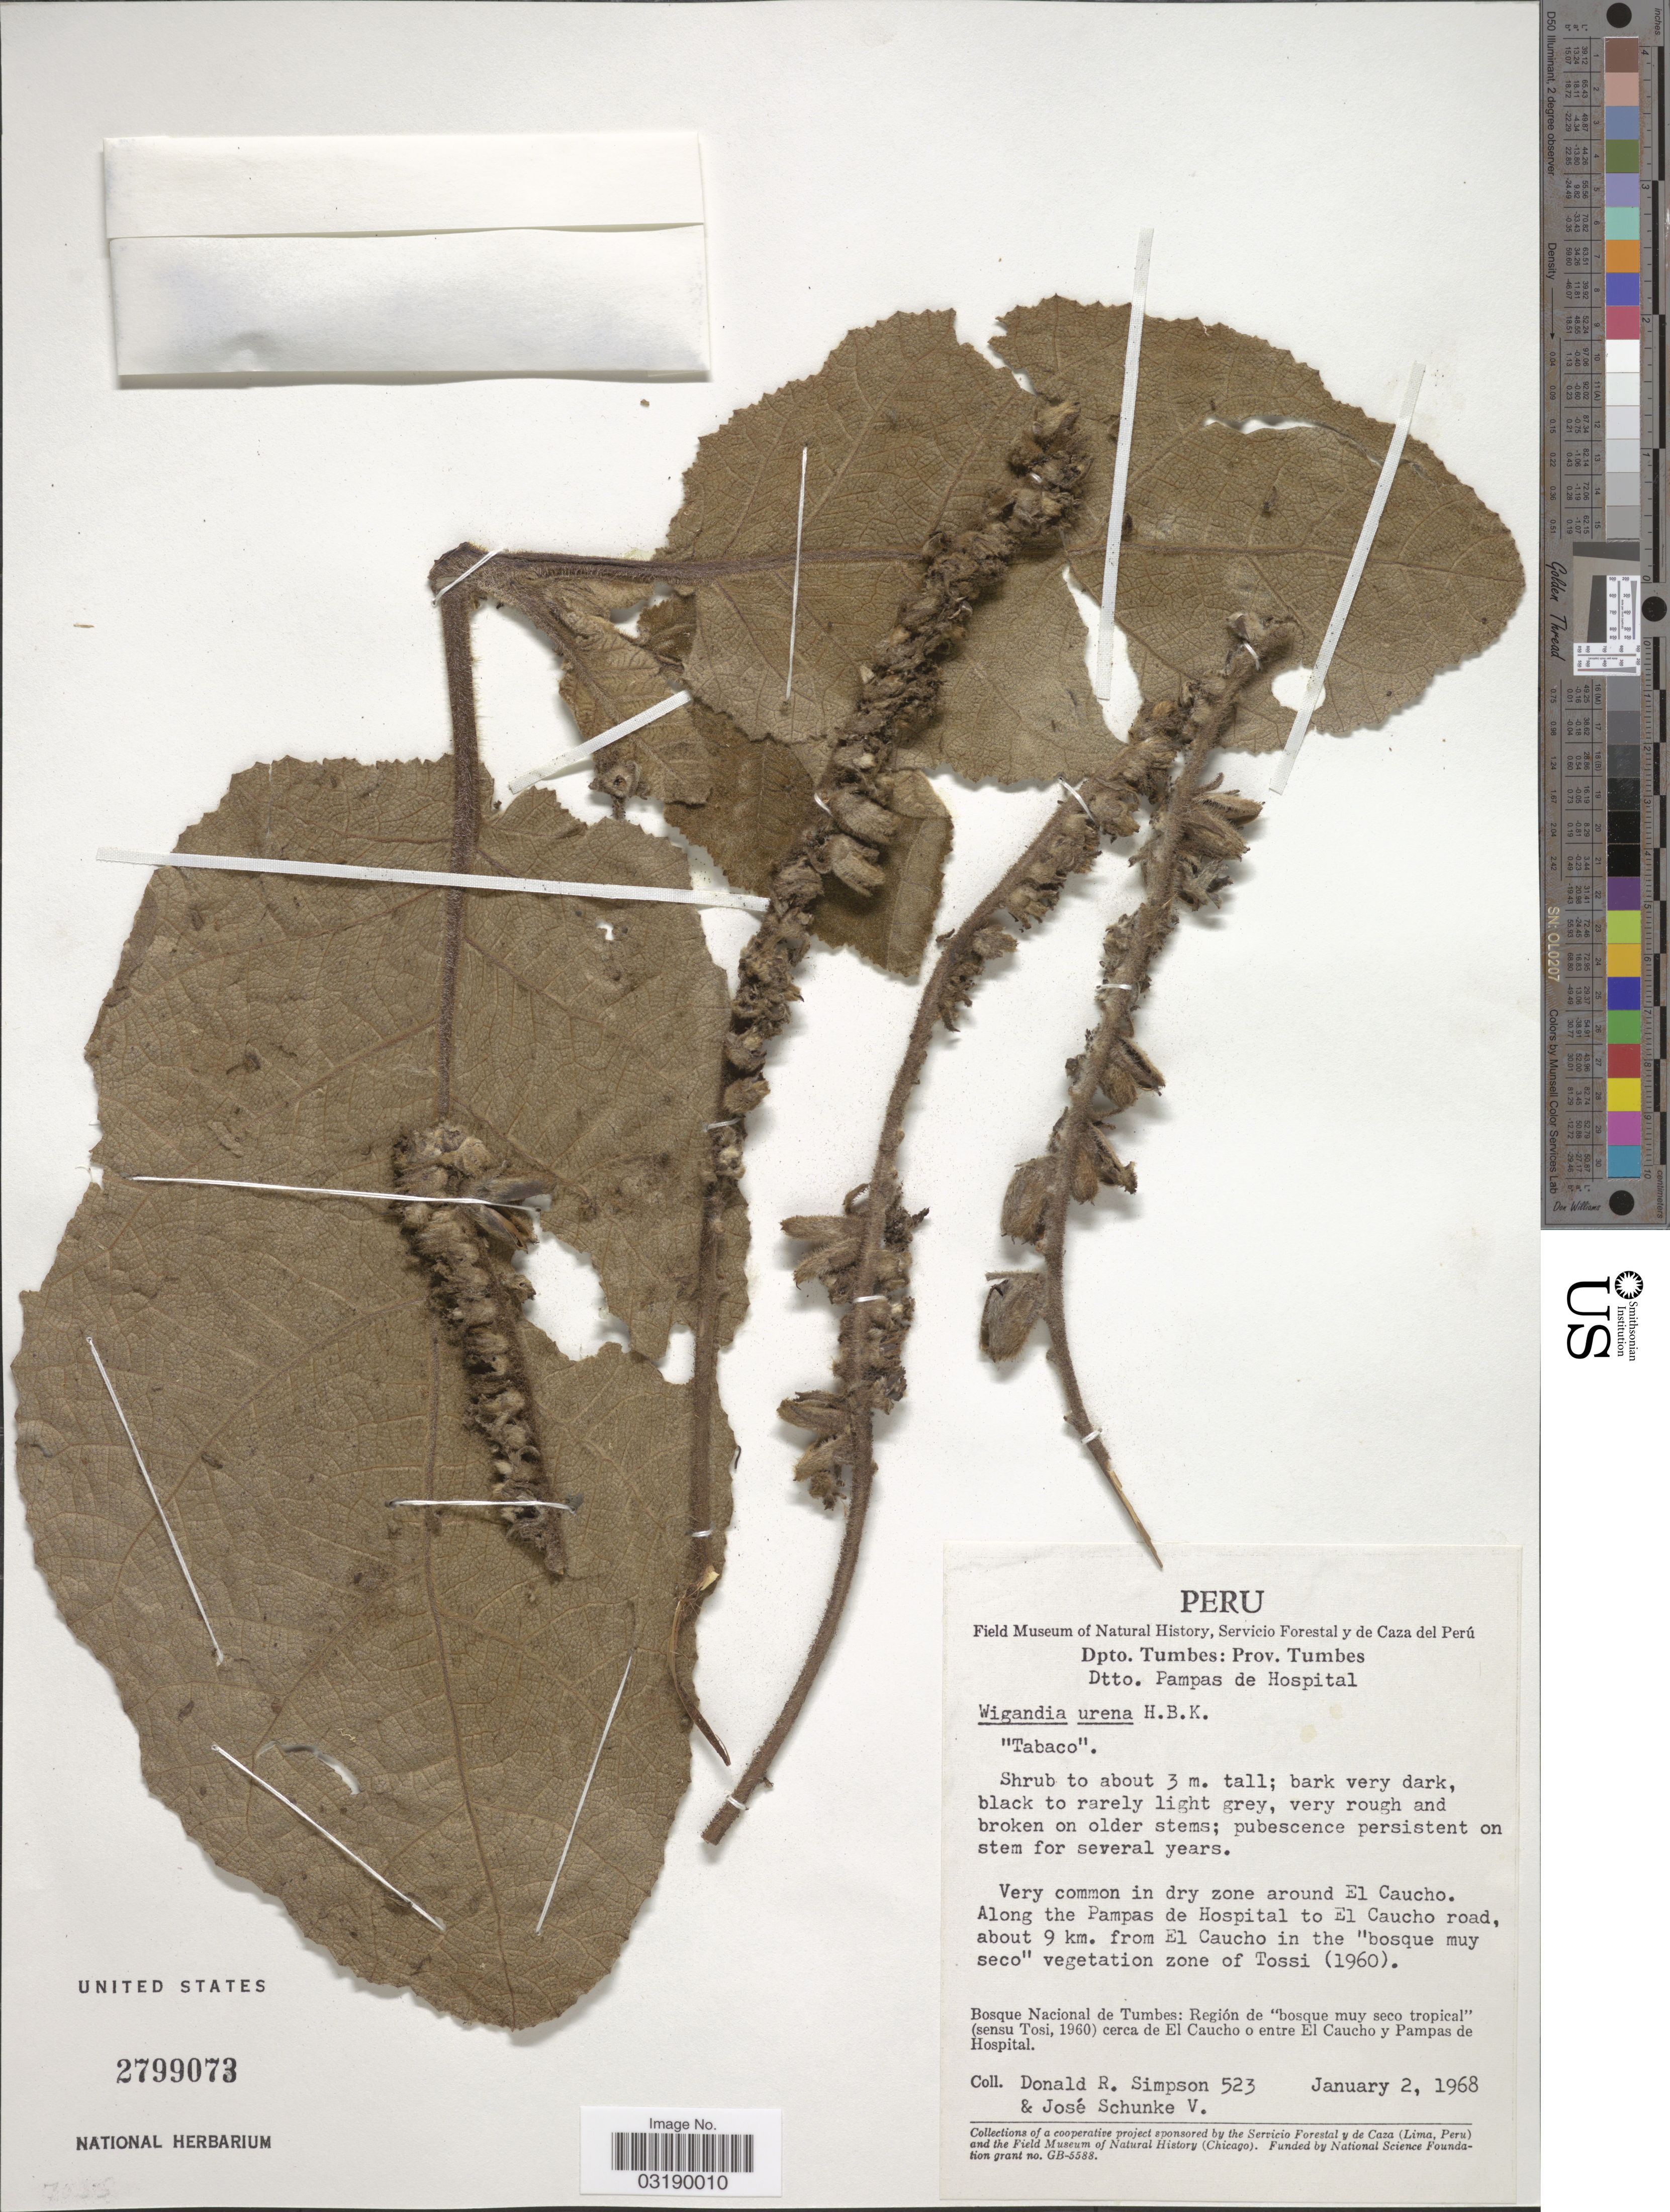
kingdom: Plantae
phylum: Tracheophyta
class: Magnoliopsida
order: Boraginales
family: Namaceae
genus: Wigandia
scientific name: Wigandia urens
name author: (Ruiz & Pav.) Kunth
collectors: D. R. Simpson & J. Schunke Vigo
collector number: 523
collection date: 1968-01-02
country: Peru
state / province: Tumbes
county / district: Tumbes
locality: Dpto. Tumbes: Prov. Tumbes. Dtto. Pampas de Hospital. In dry zone around El Caucho. Along the Pampas de Hospital to El Caucho road, about 9 km. from El Caucho in the "bosque muy seco" vegetation zone of Tossie (1960). Bosque Nacional de Tumbles: Región de "bosque muy seco tropical" (sensu Tosi, 1960) cerca de El Caucho y Pampas de Hospital.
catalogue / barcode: US 2799073